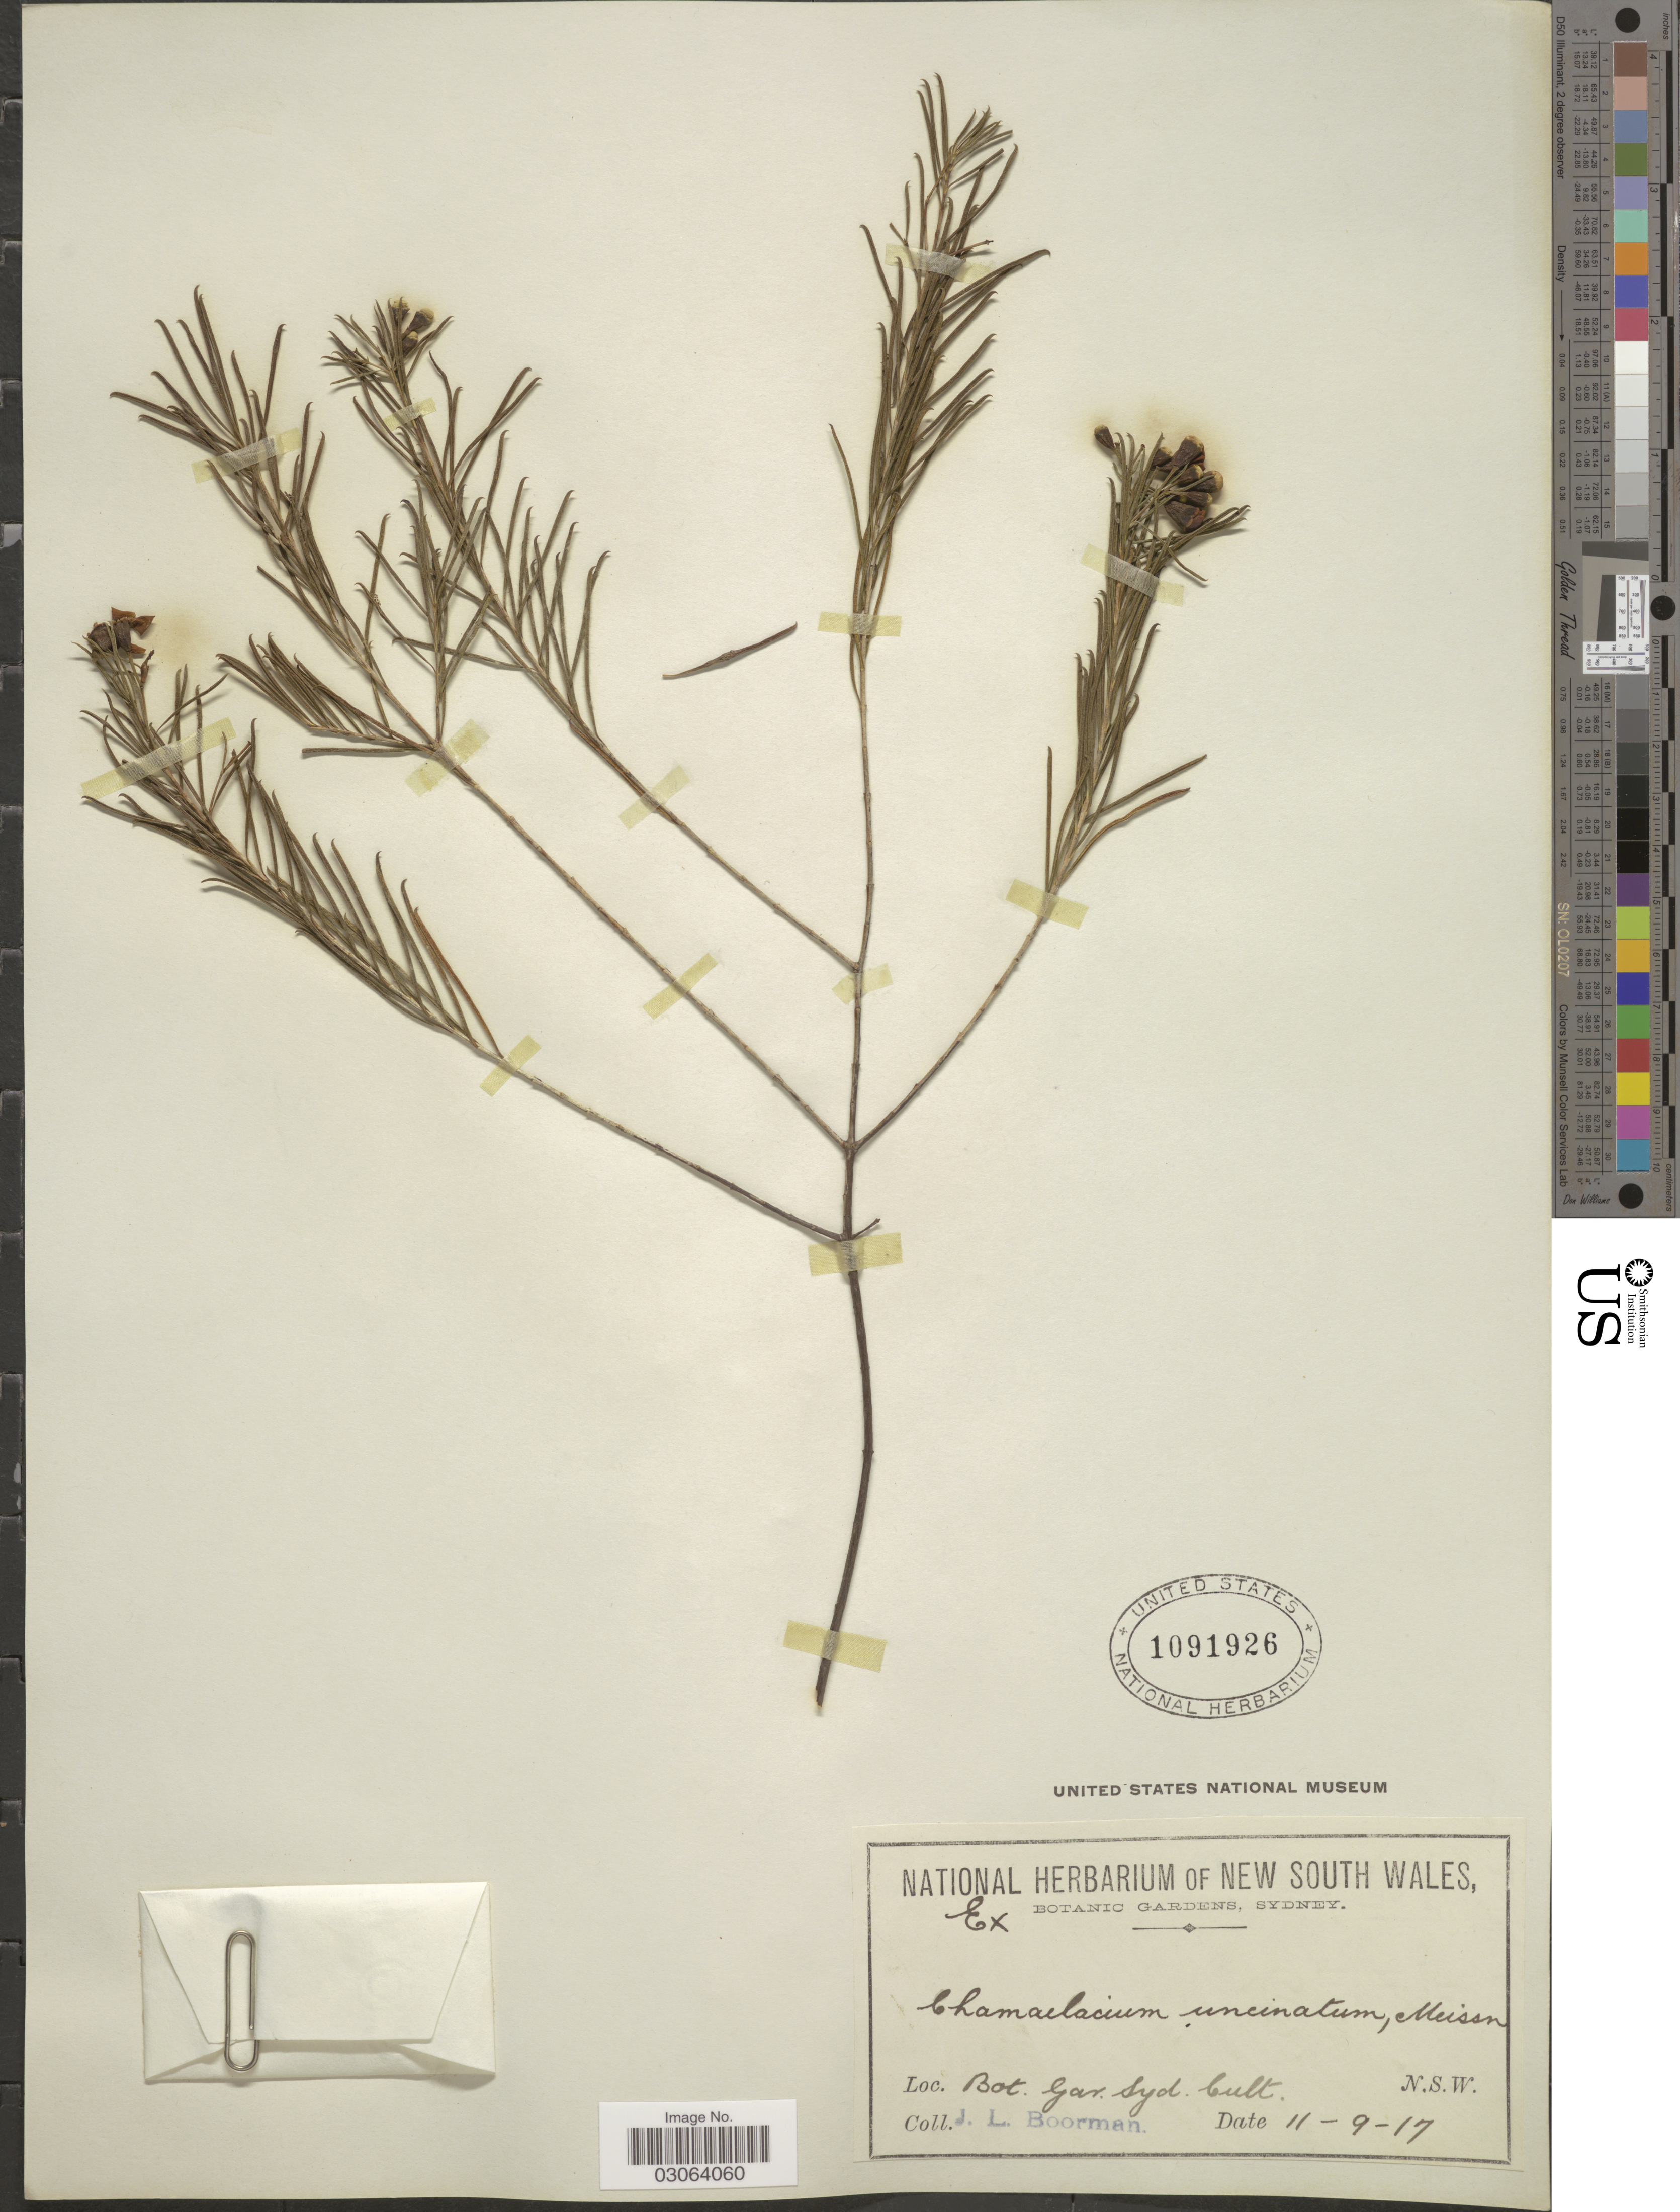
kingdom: Plantae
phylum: Tracheophyta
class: Magnoliopsida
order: Myrtales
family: Myrtaceae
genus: Chamelaucium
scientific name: Chamelaucium uncinatum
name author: Schauer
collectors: J. Boorman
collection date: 1917-09-11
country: Australia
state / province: New South Wales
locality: Botanic Gardens, Sydney. Cult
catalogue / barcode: US 1091926